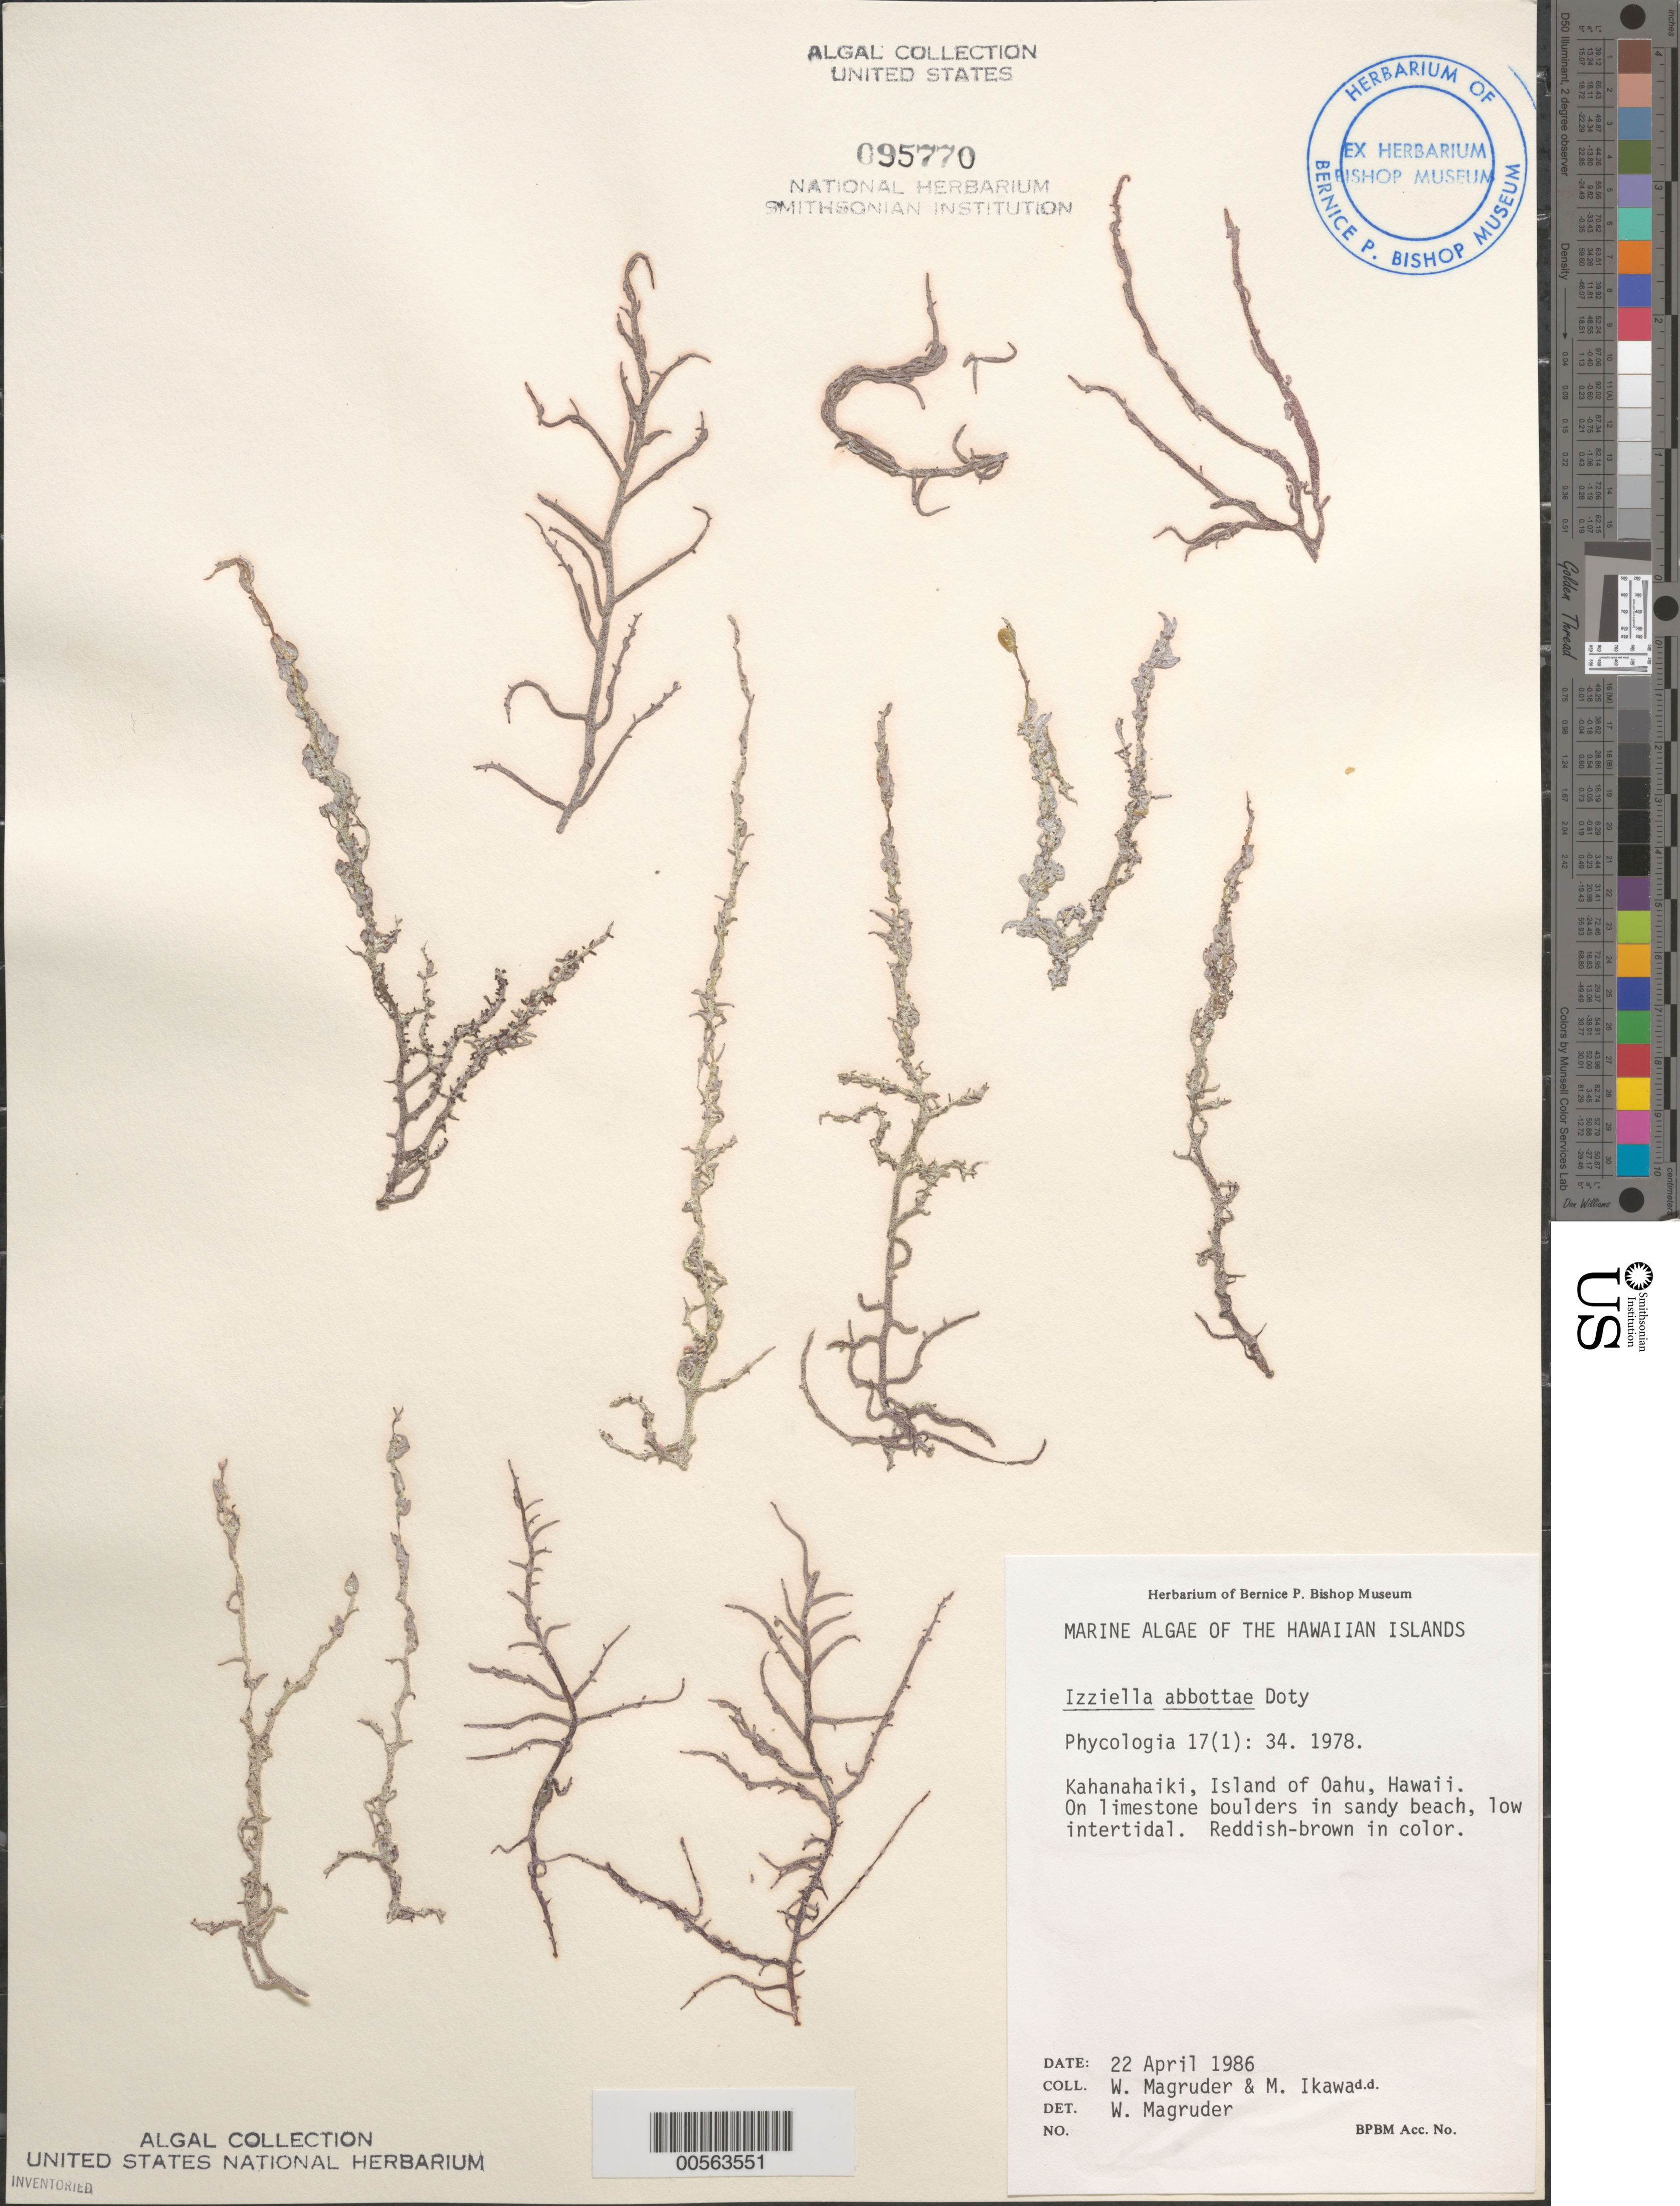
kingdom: Plantae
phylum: Rhodophyta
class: Florideophyceae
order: Nemaliales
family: Liagoraceae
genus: Izziella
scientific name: Izziella orientalis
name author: (J. Agardh) Huisman & Schils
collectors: W. Magruder & M. Ikawa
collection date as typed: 22 Apr 1986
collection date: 1986-04-22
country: United States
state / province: Hawaii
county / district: Honolulu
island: Oahu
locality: Kahanahaiki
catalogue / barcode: US 95770